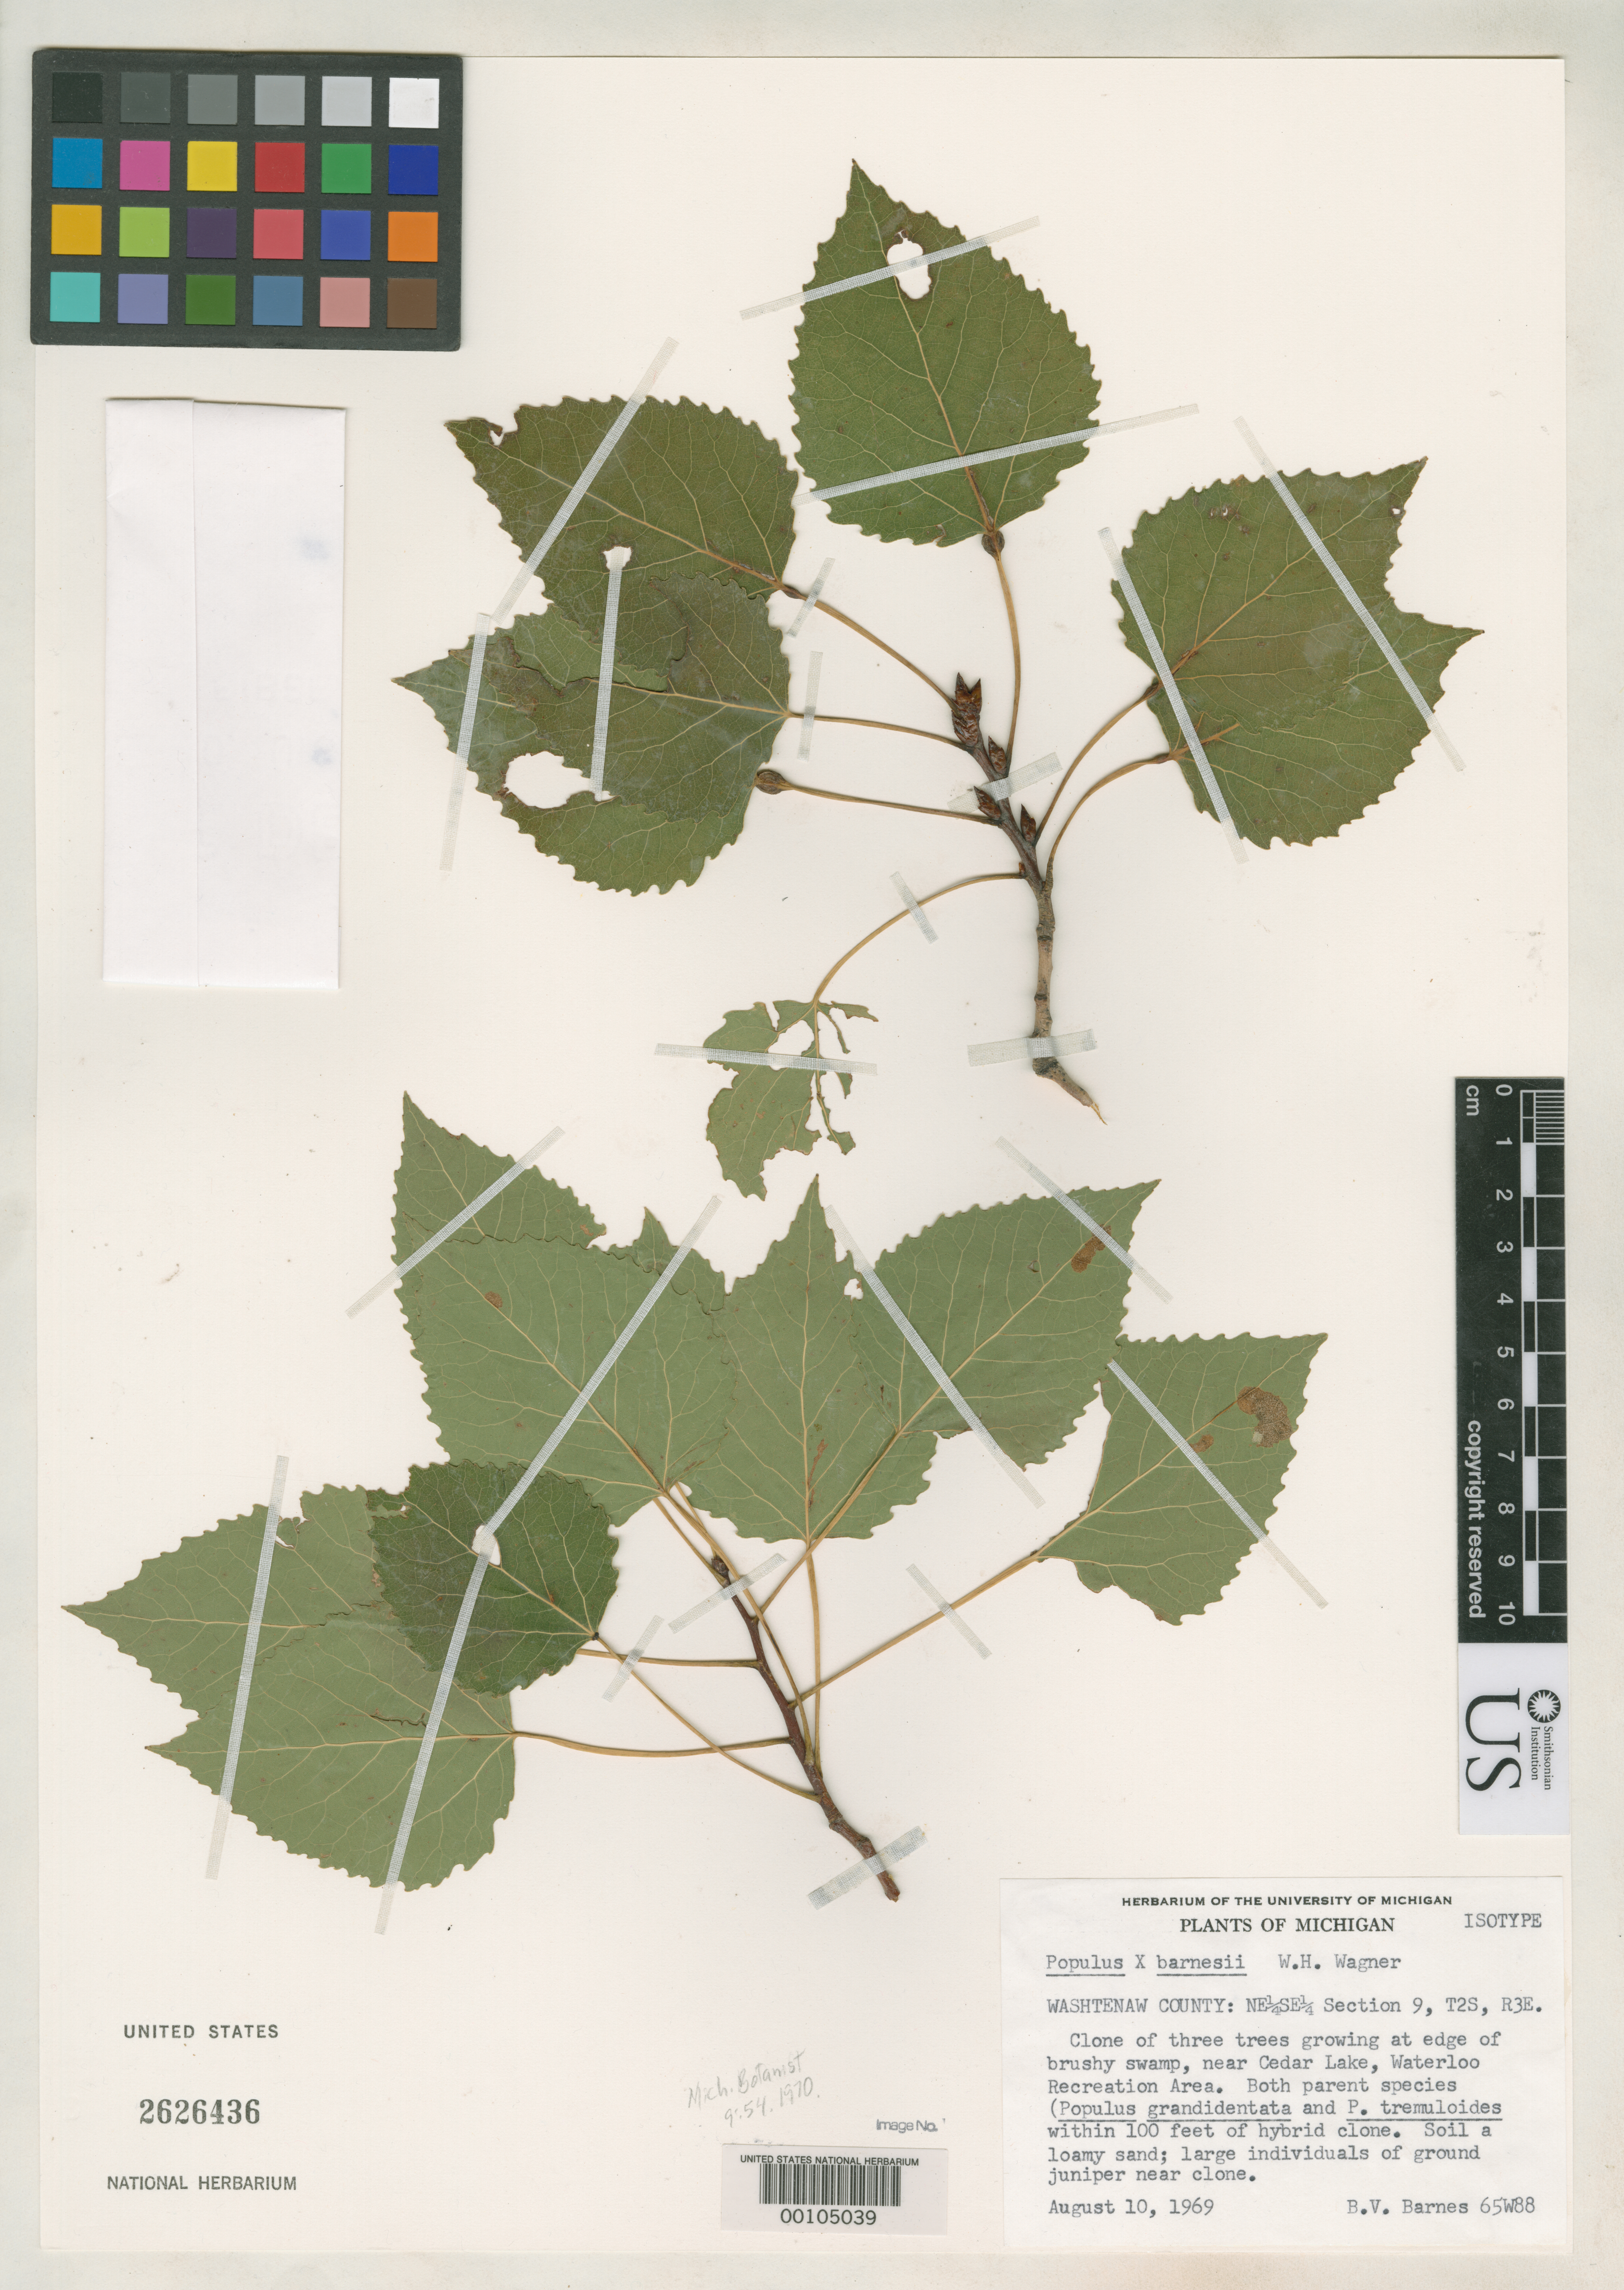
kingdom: Plantae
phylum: Tracheophyta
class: Magnoliopsida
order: Malpighiales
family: Salicaceae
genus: Populus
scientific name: Populus barnesii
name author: W.H. Wagner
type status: Isotype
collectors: B. Barnes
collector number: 65 W88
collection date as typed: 10 Aug 1969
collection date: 1969-08-10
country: United States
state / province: Michigan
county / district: Washtenaw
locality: Near Cedar Lake, Waterloo Recreation Area.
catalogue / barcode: US 2626436